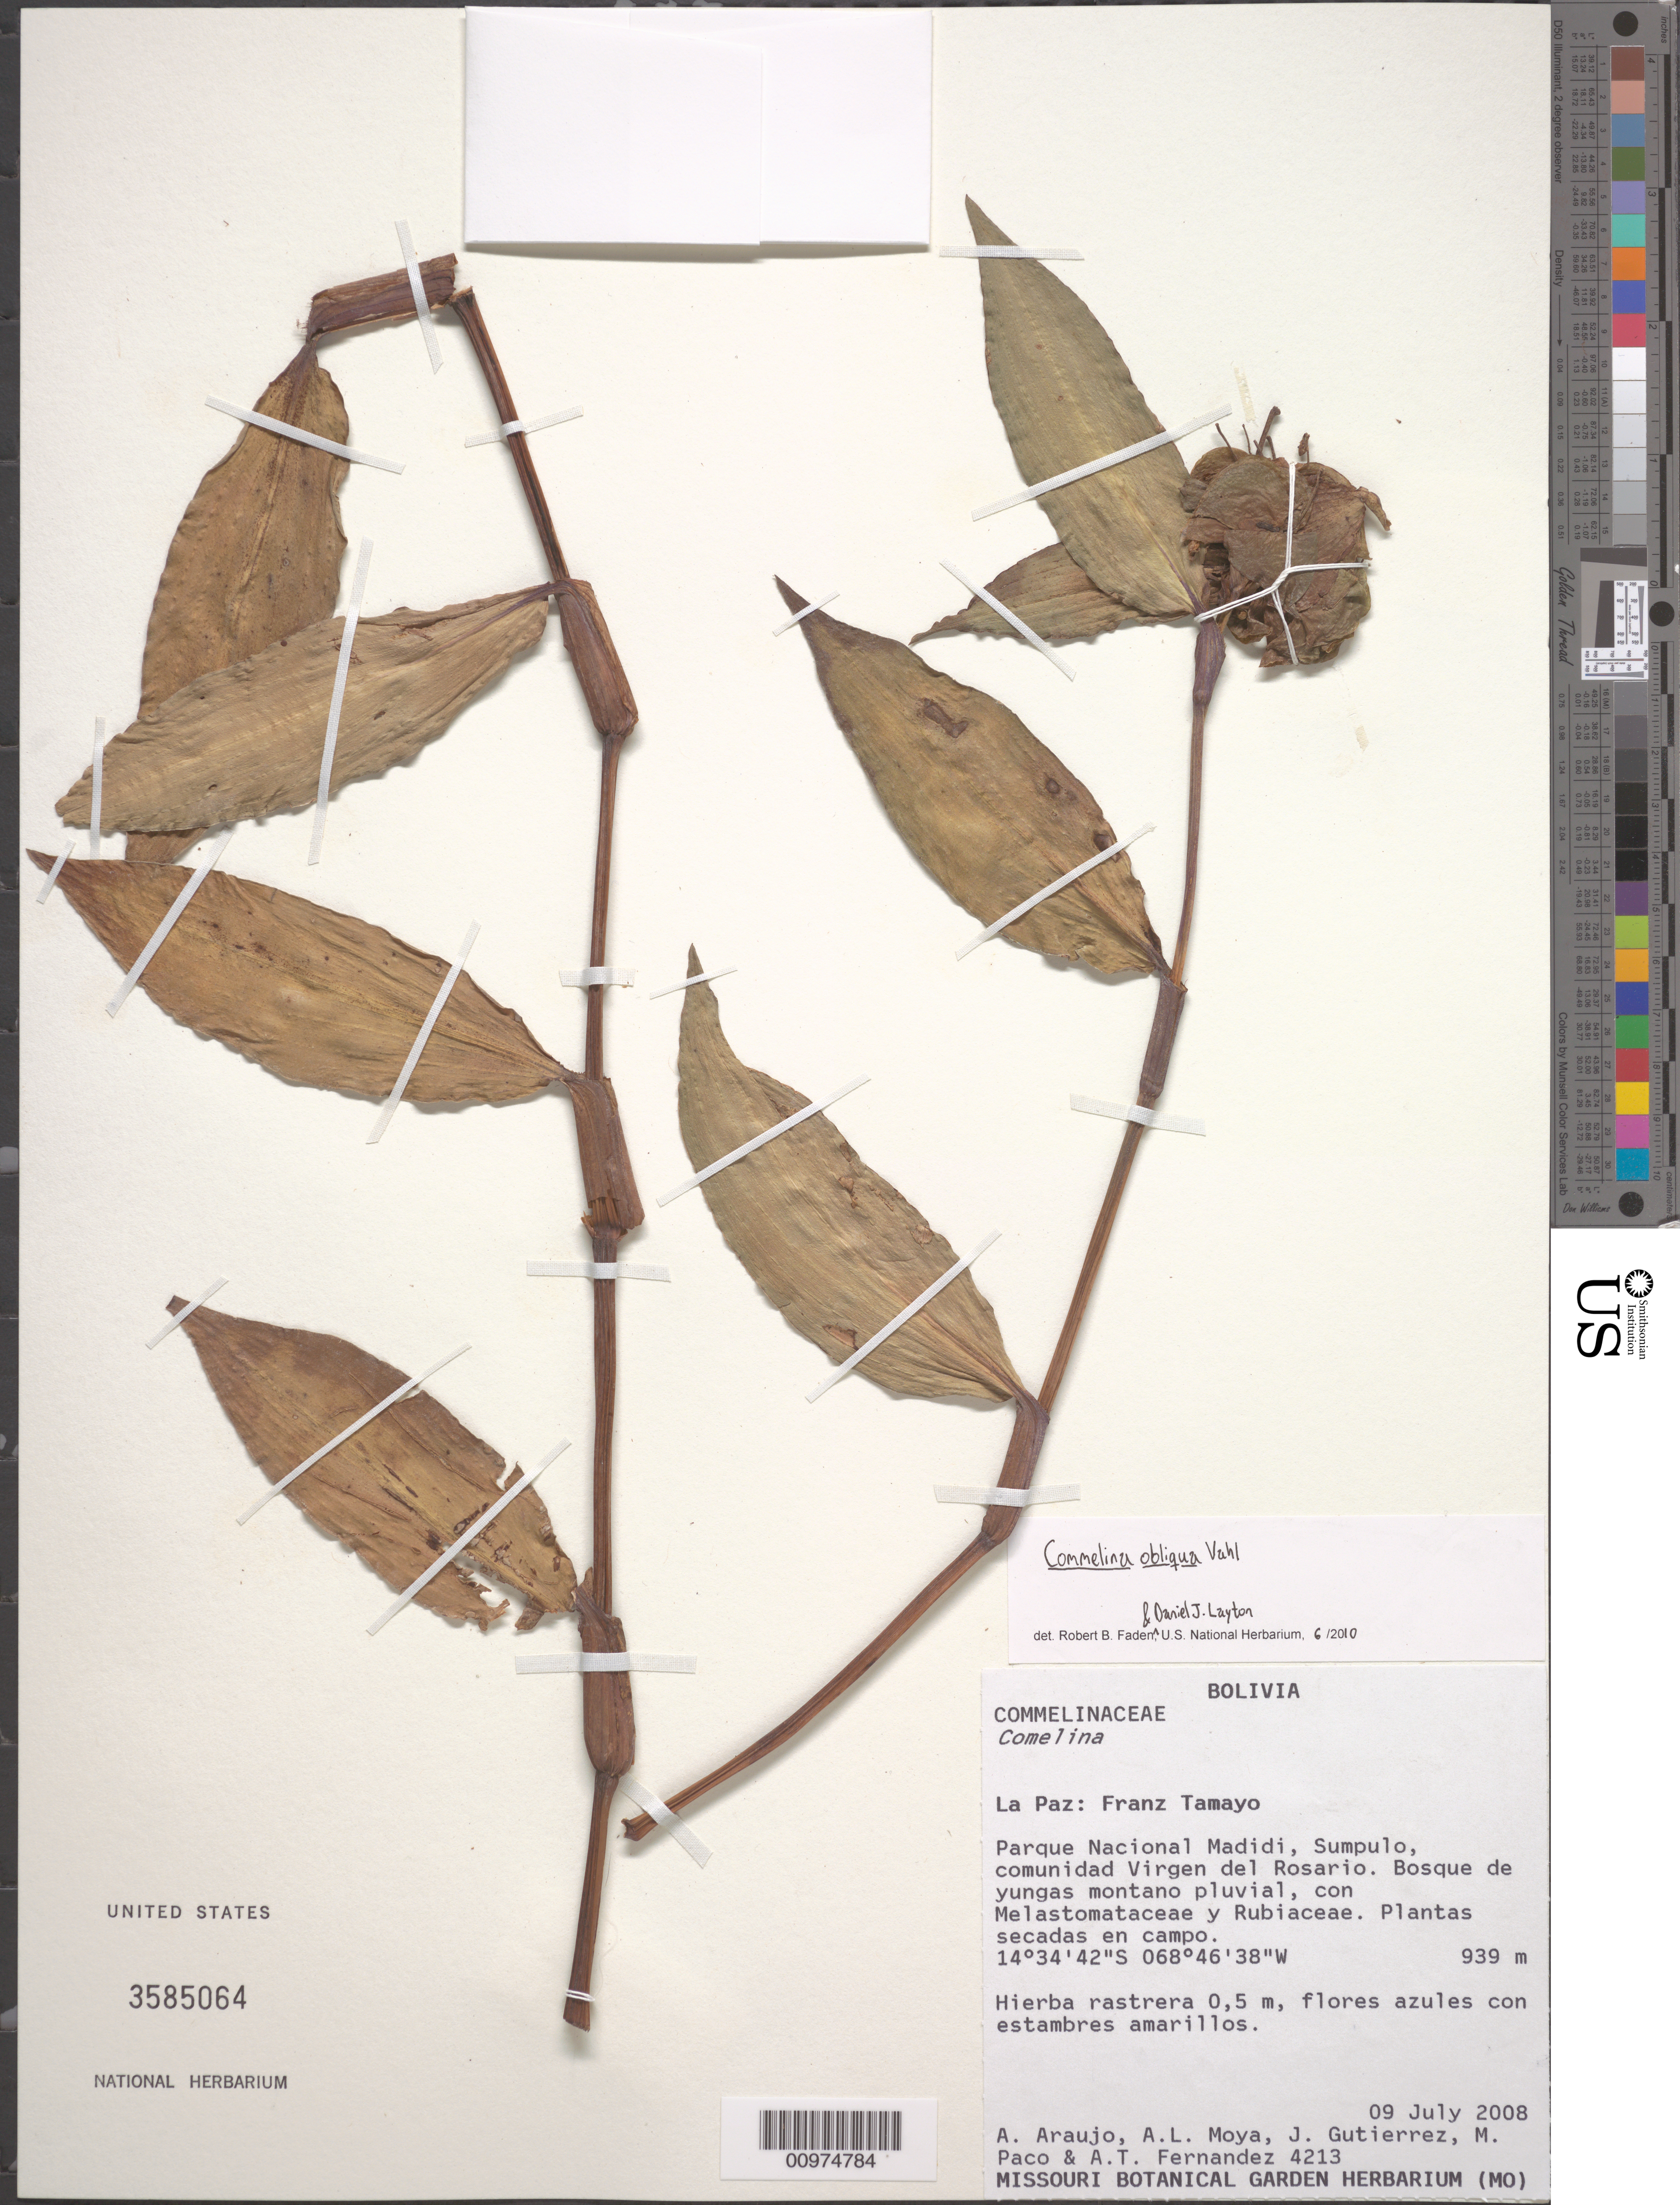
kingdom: Plantae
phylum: Tracheophyta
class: Liliopsida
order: Commelinales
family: Commelinaceae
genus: Commelina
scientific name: Commelina obliqua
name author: Vahl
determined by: Faden, R. B.; Layton, Daniel J.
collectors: A. Araujo et al.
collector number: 4213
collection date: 2008-07-09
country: Bolivia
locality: Parque Nacional Madidi, Sumpulo, comunidad Virgen del Rosario. Bosque de yungas montnao pluvial, con Melastomataceae y Rubiaceae. Plantas secadas en campo.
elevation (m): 939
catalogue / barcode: US 3585064